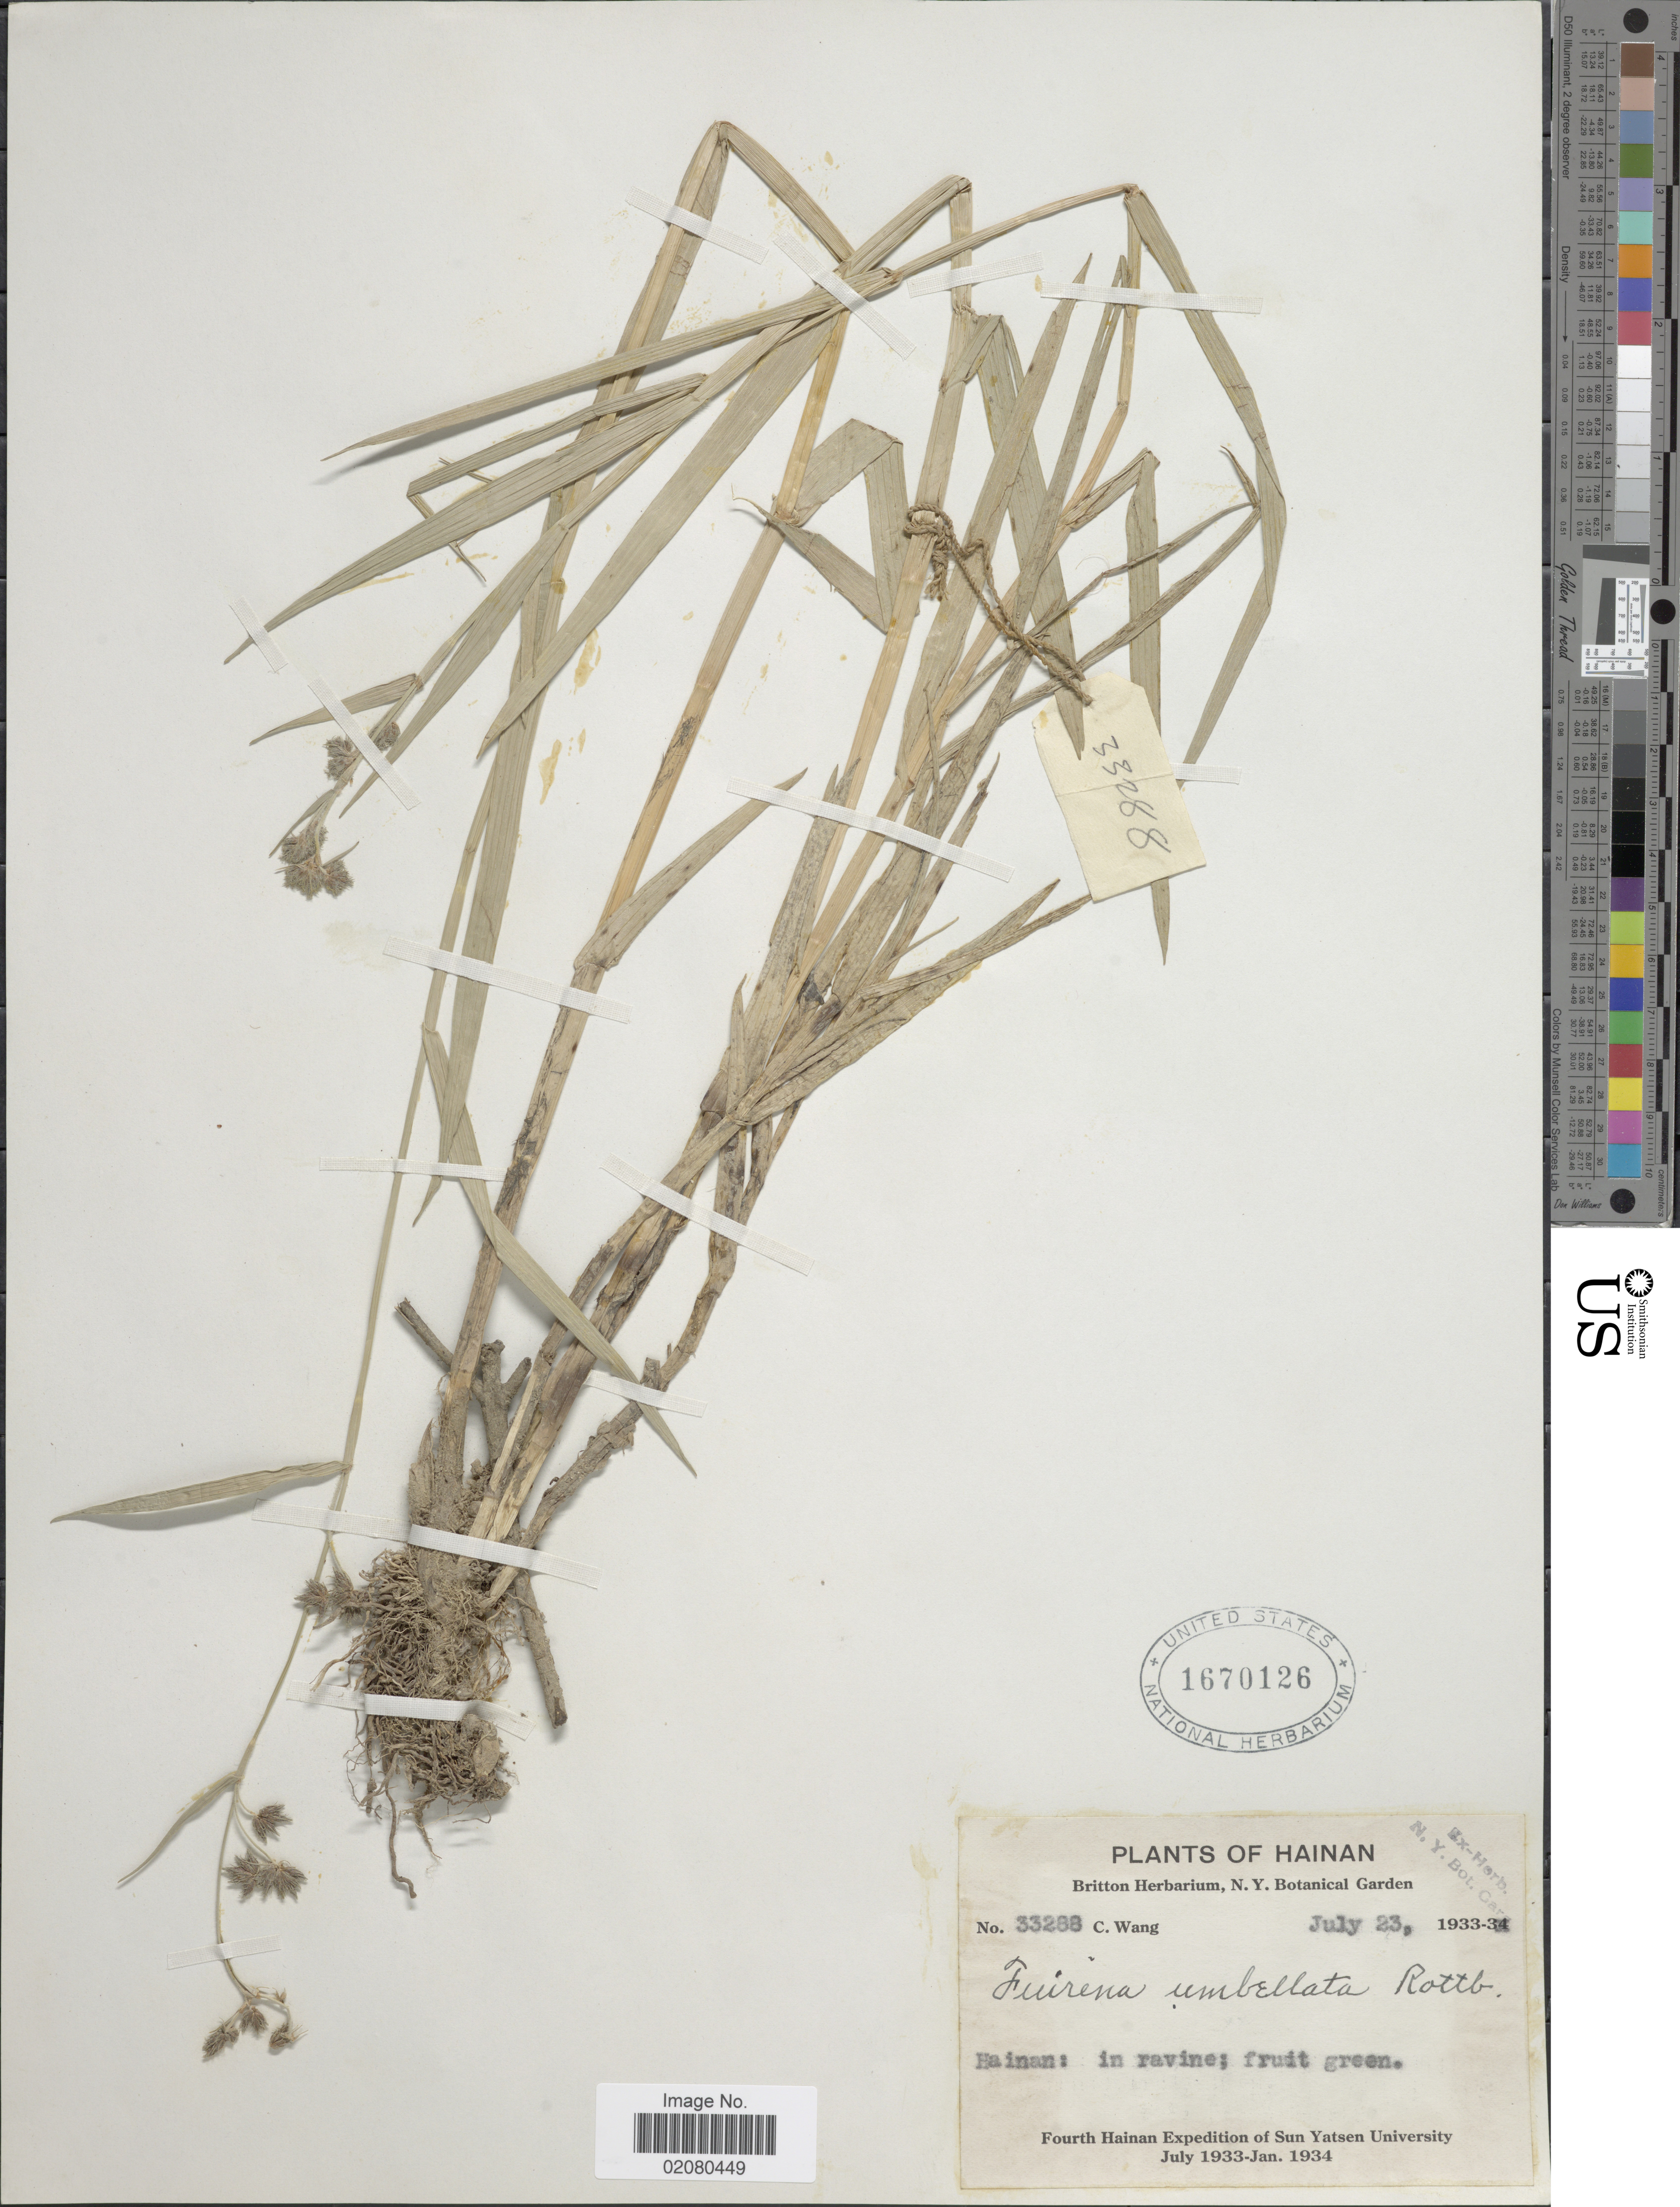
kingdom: Plantae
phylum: Tracheophyta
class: Liliopsida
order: Poales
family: Cyperaceae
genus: Fuirena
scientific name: Fuirena umbellata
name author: Rottb.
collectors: C. Wang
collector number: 33288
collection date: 1933-07-23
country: China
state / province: Hainan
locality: In ravine.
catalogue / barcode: US 1670126